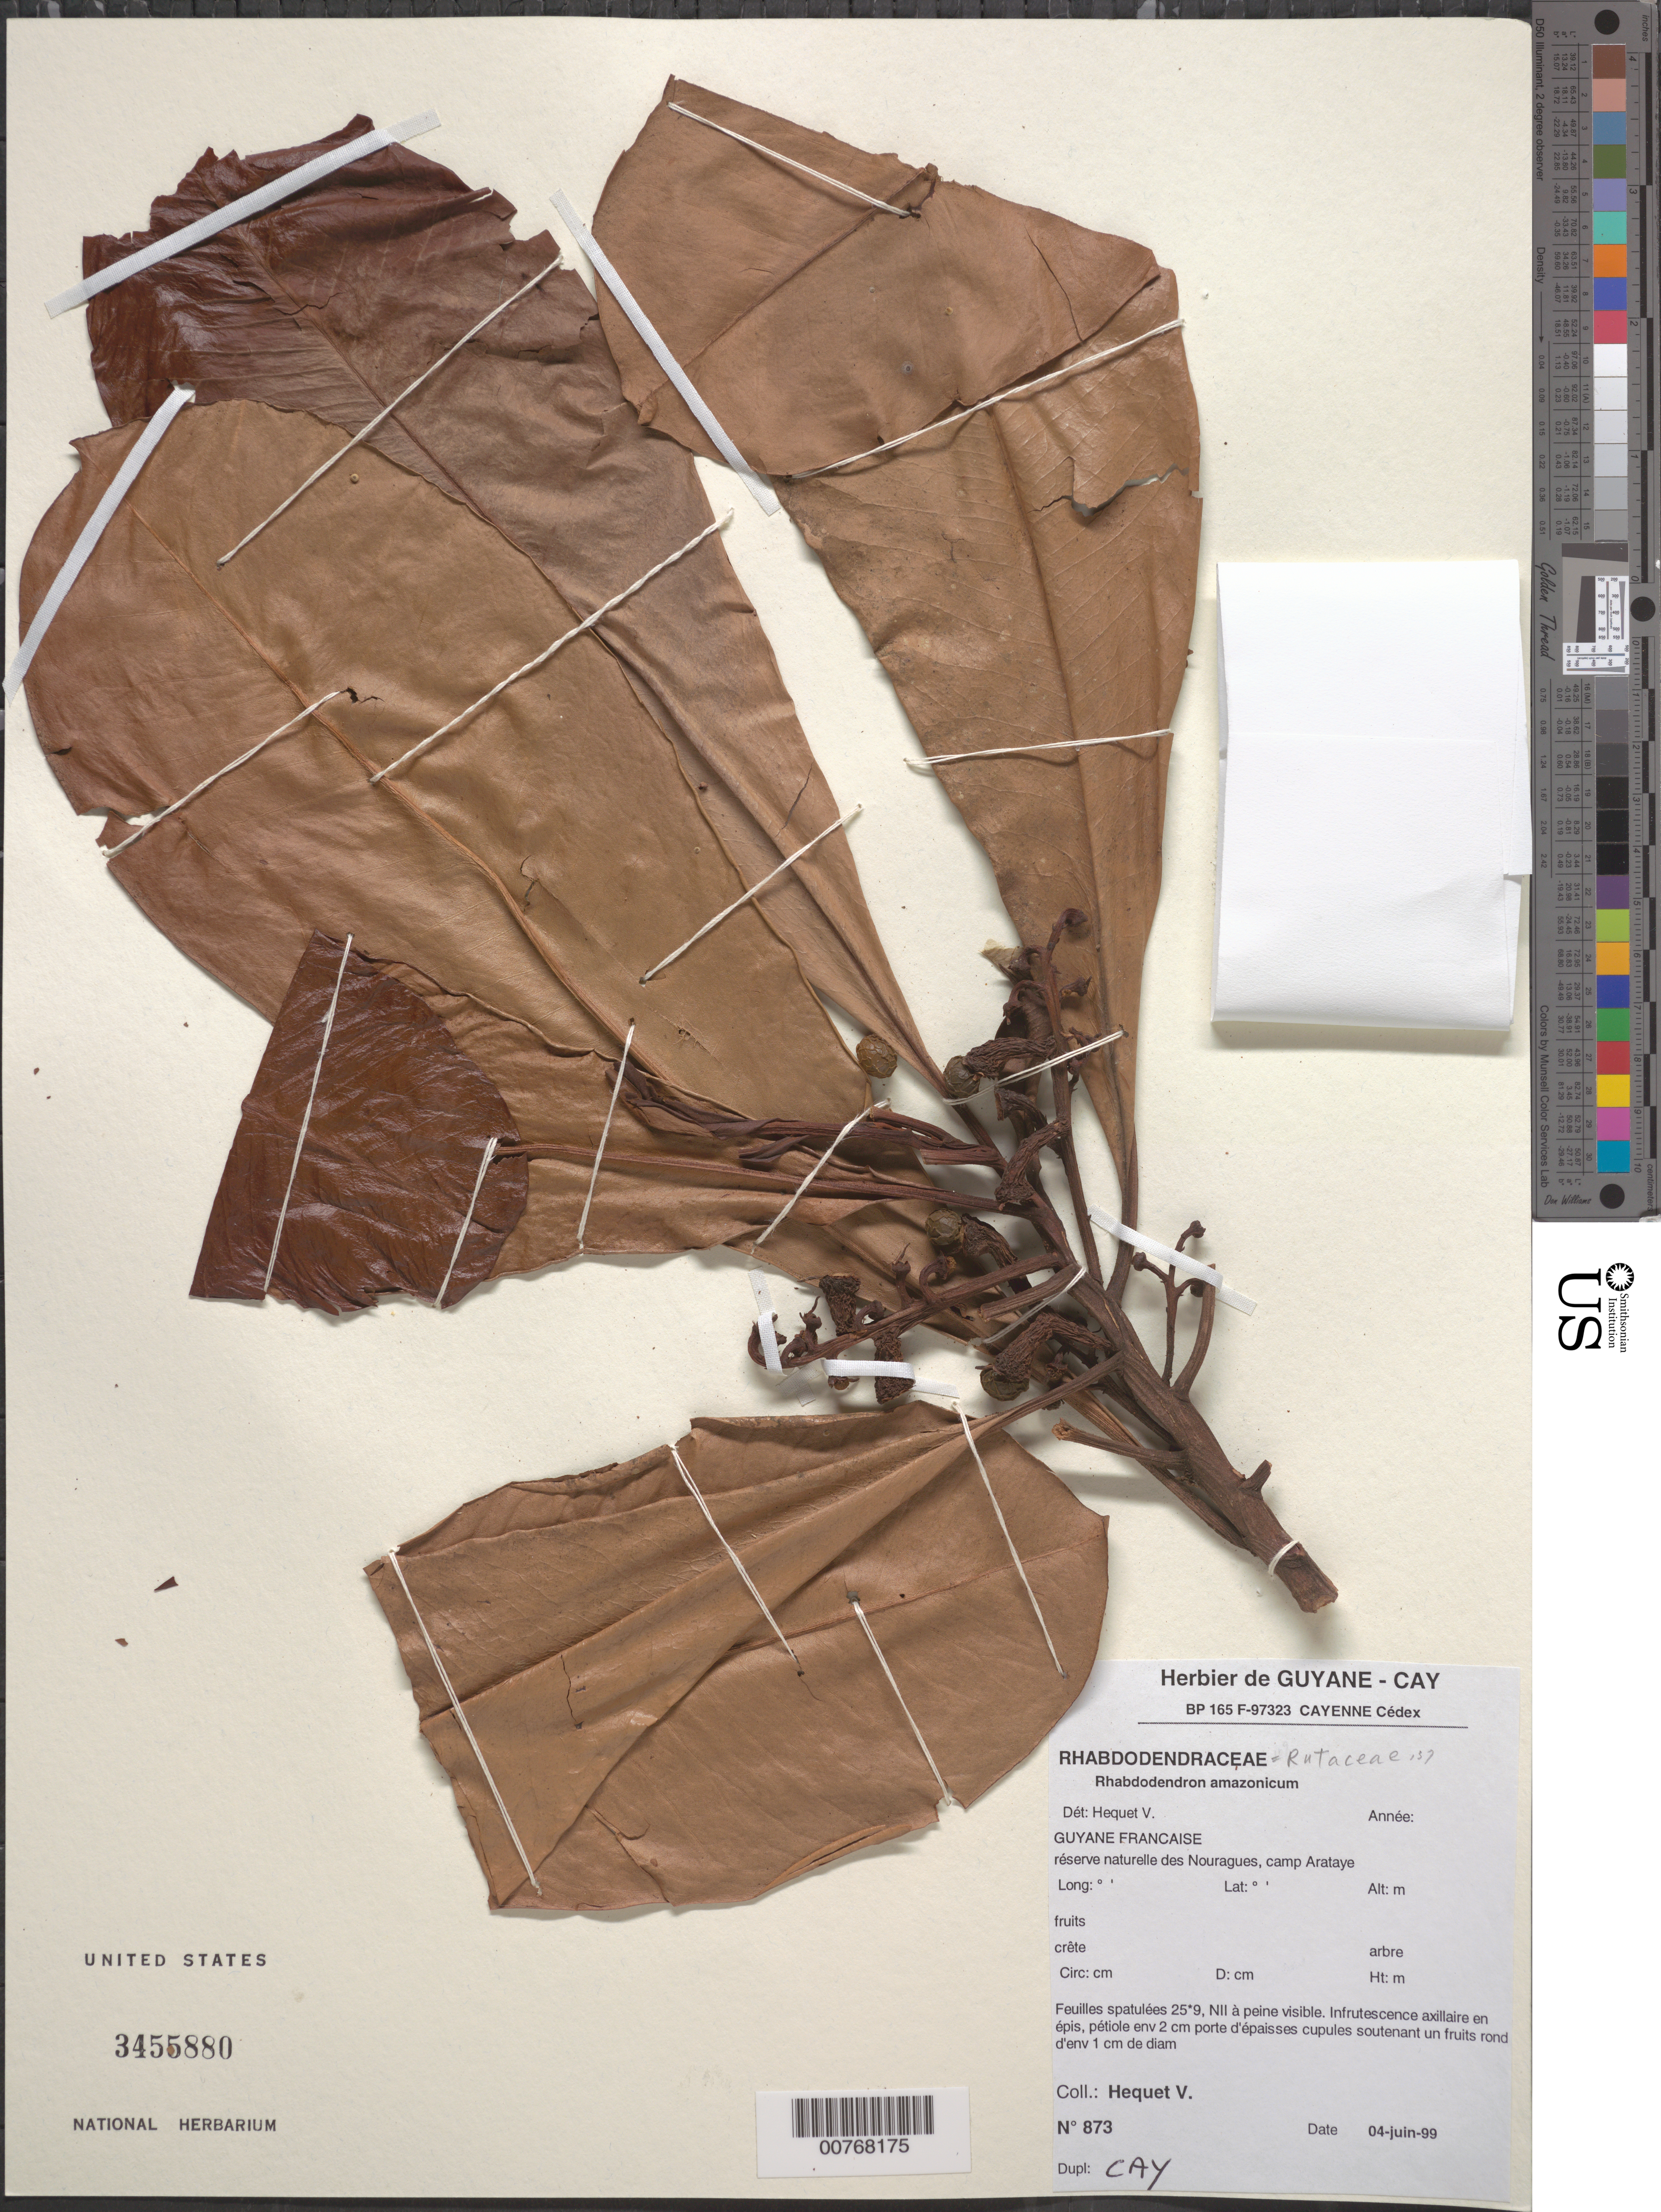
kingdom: Plantae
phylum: Tracheophyta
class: Magnoliopsida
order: Caryophyllales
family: Rhabdodendraceae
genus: Rhabdodendron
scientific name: Rhabdodendron amazonicum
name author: (Spruce ex Benth.) Huber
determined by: Hequet, V.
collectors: V. Hequet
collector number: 873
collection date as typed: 4-Jun-99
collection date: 1999-06-04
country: French Guiana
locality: Réserve Naturelle des Nouragues, camp Arataye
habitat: Crête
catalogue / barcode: US 3455880